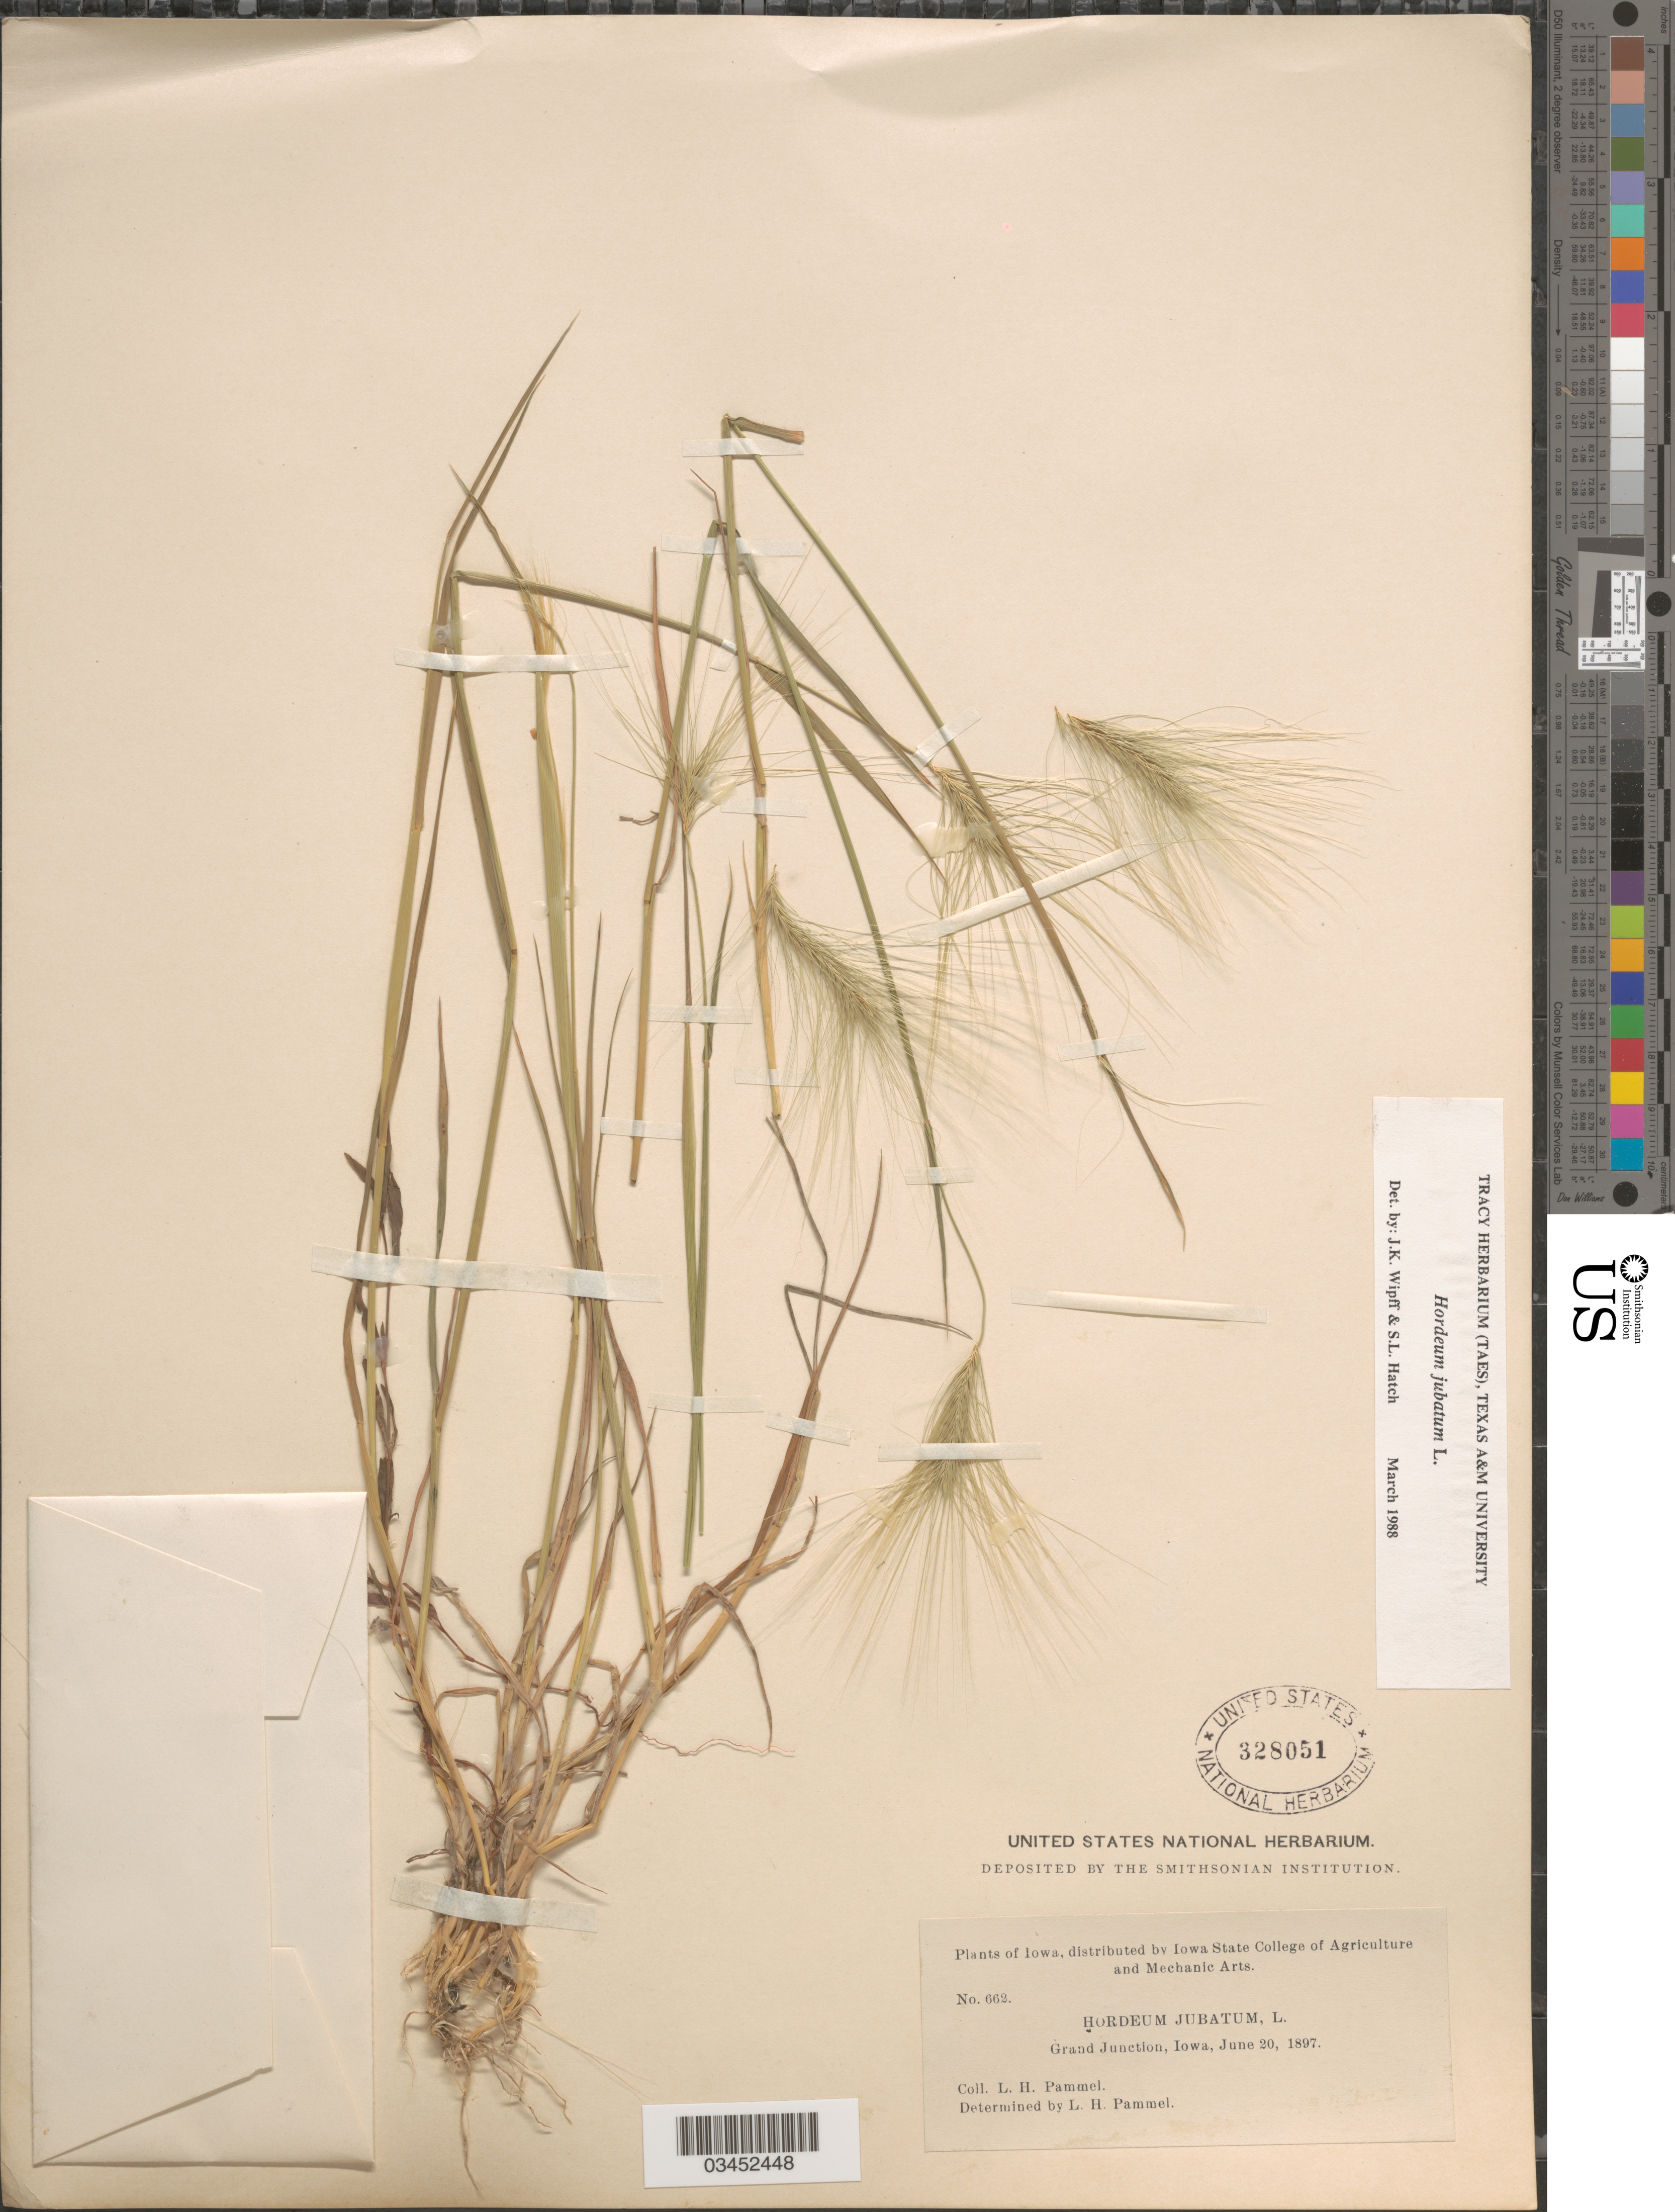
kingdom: Plantae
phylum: Tracheophyta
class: Liliopsida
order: Poales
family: Poaceae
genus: Hordeum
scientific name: Hordeum jubatum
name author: L.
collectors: L. Pammel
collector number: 662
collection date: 1897-06-20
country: United States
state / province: Iowa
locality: Grand Junction.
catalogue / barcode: US 328051